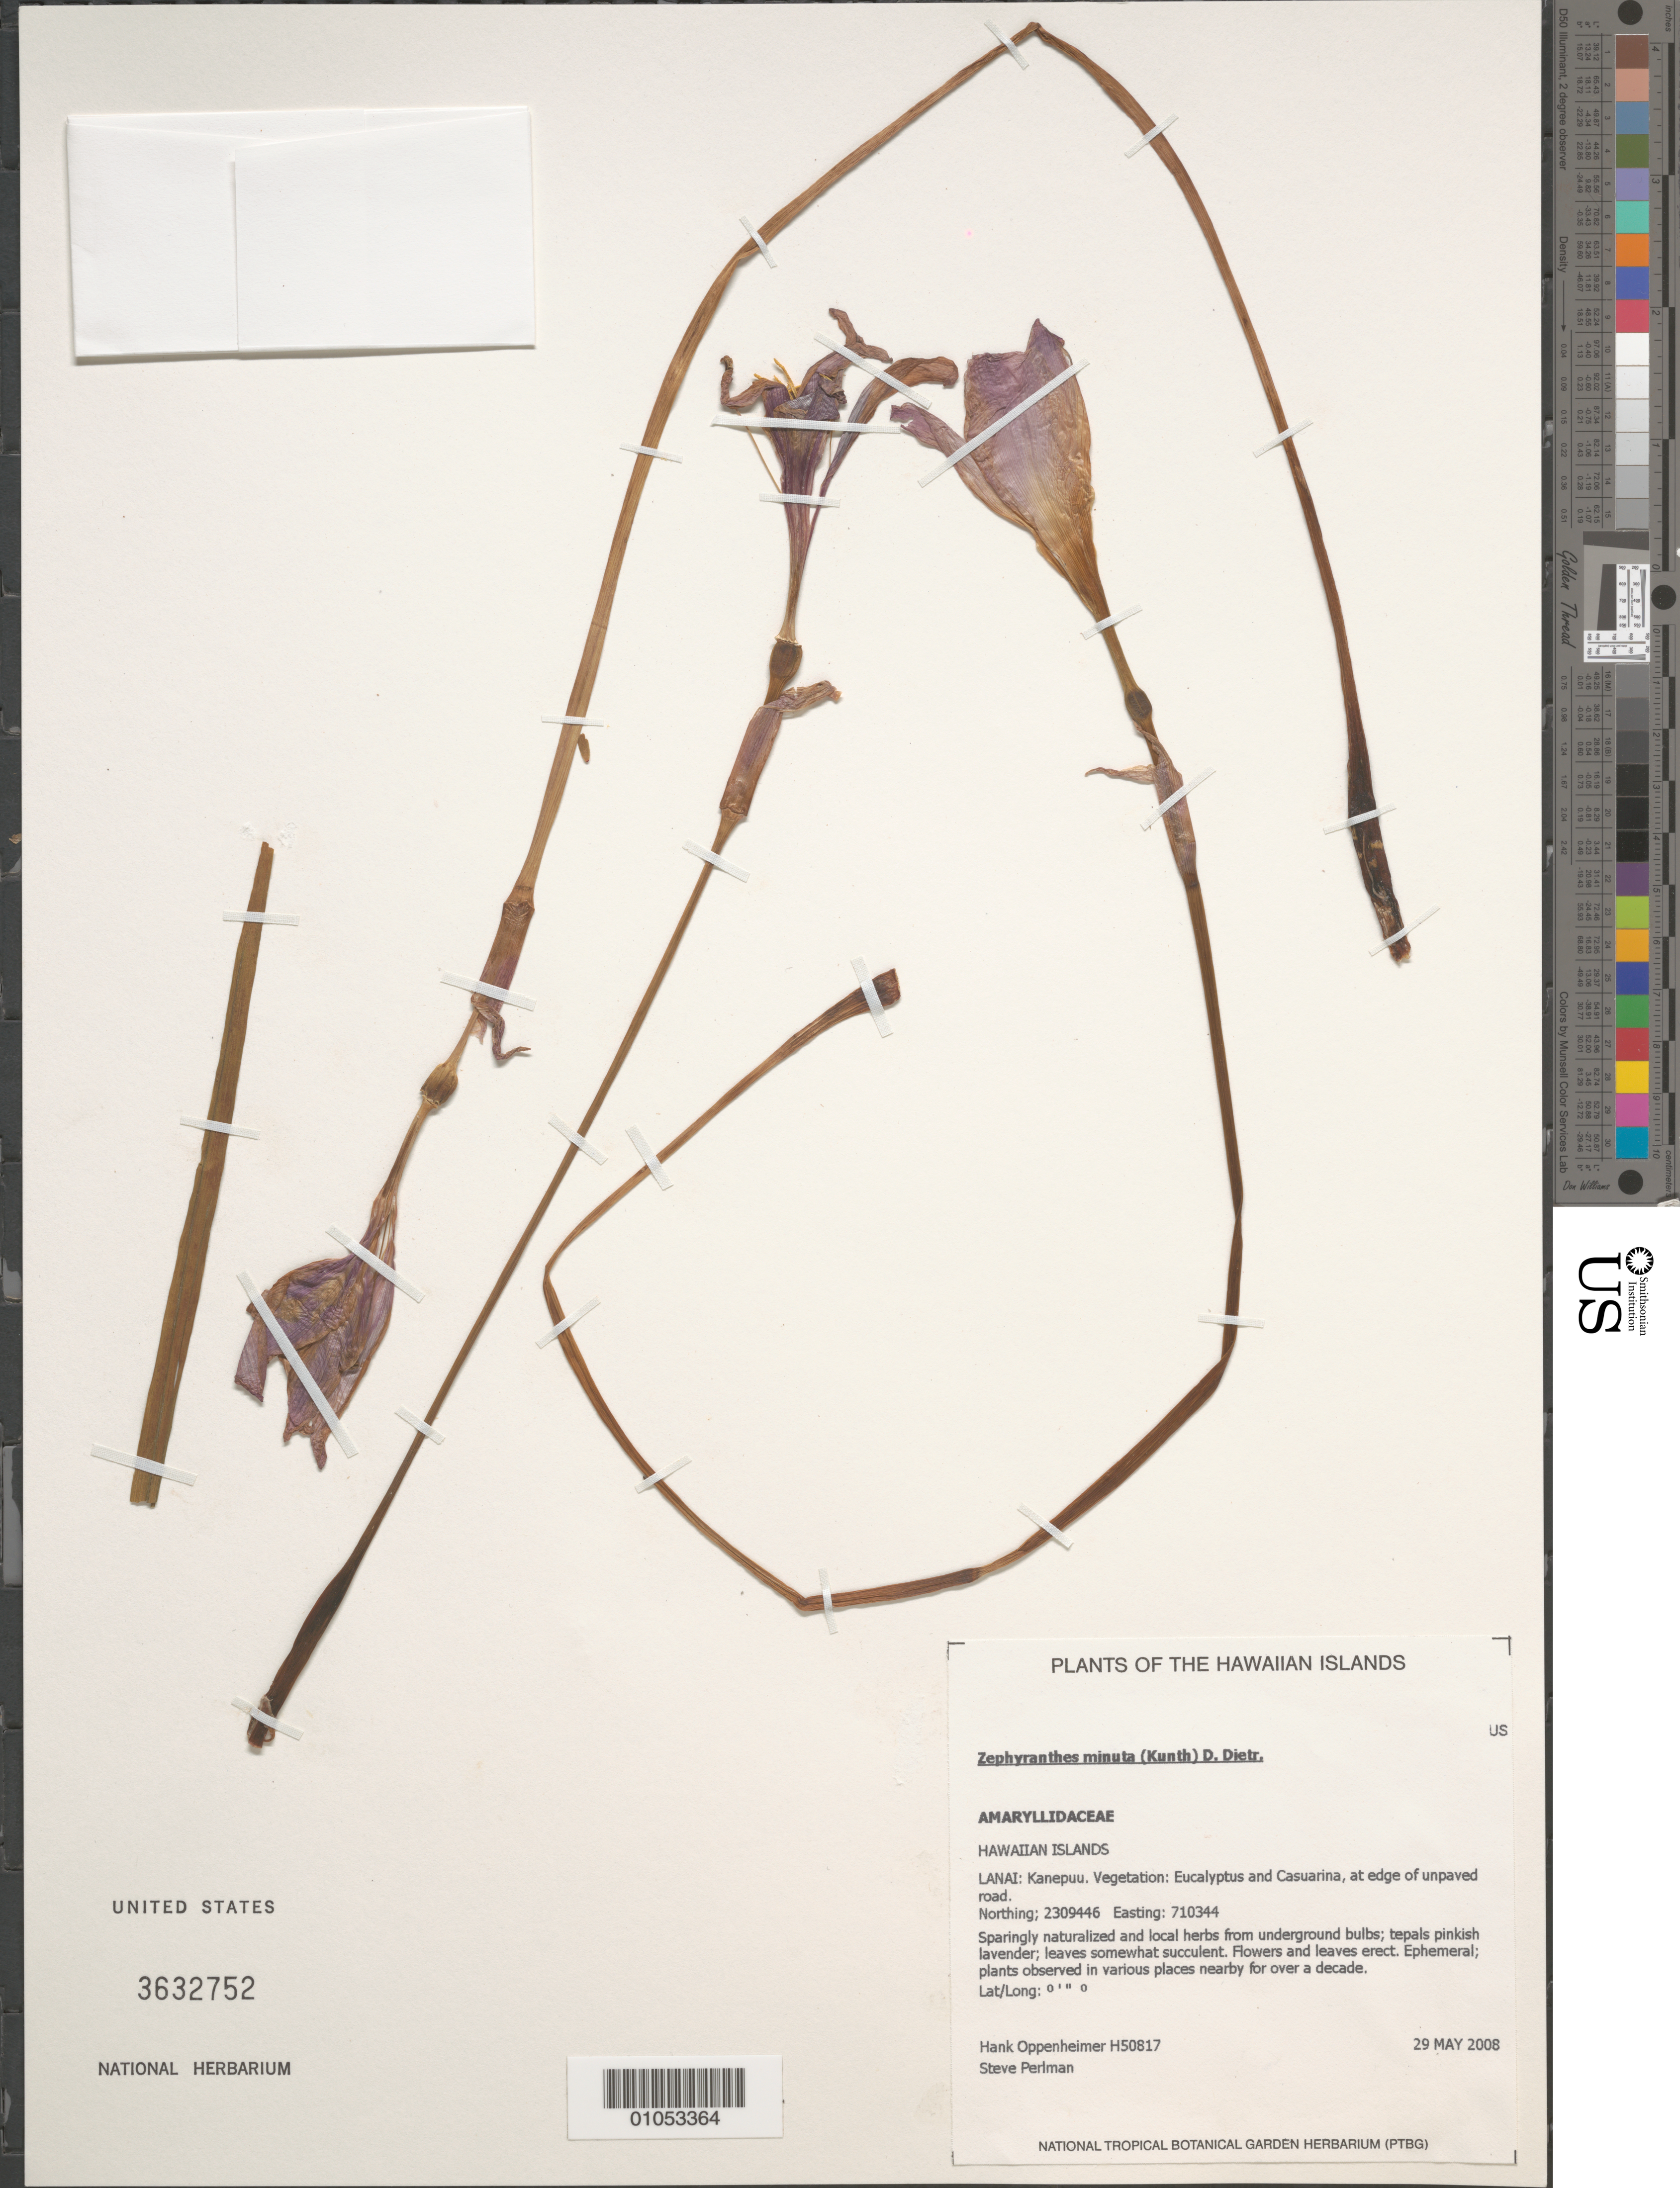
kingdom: Plantae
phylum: Tracheophyta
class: Liliopsida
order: Asparagales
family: Amaryllidaceae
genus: Zephyranthes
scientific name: Zephyranthes minuta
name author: (Kunth) D. Dietr.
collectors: H. L. Oppenheimer & S. P. Perlman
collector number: H50817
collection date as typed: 29 May 2008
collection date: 2008-05-29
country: United States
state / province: Hawaii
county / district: Maui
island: Lana'i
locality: Kanepuu, at edge of unpaved road.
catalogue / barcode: US 3632752